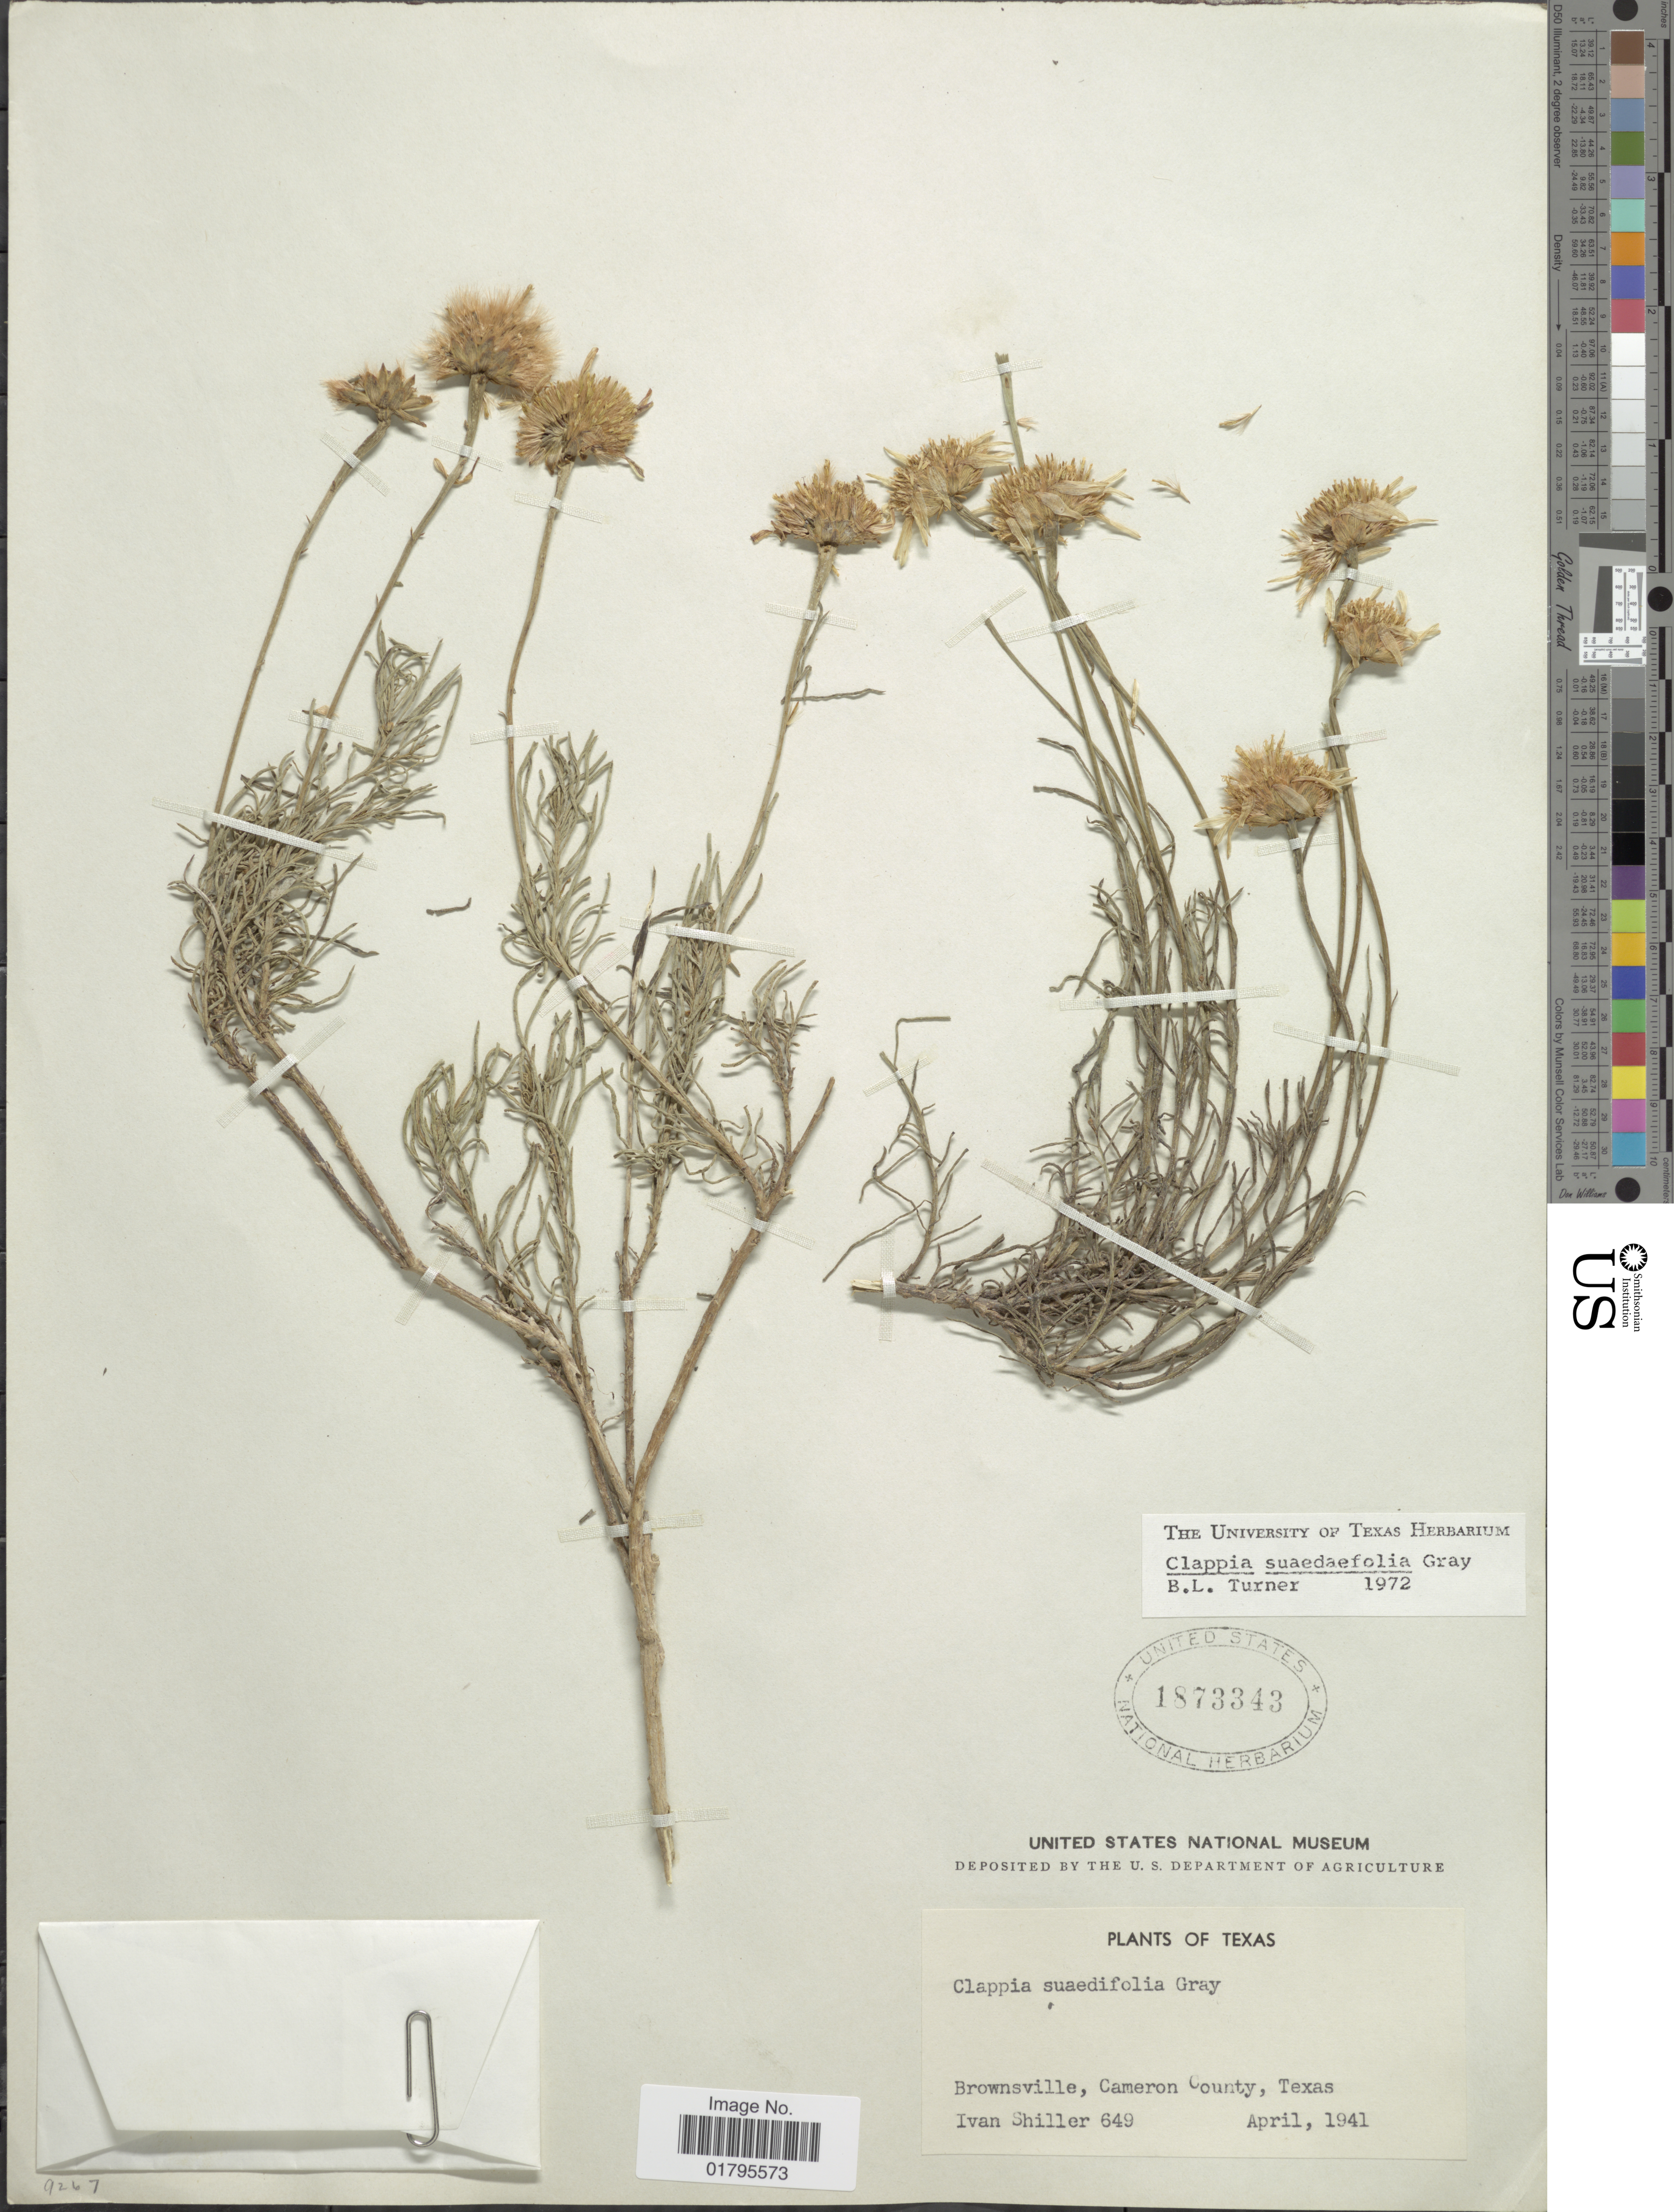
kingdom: Plantae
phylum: Tracheophyta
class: Magnoliopsida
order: Asterales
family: Asteraceae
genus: Clappia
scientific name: Clappia suaedaefolia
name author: A. Gray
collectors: I. Shiller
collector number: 649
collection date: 1941-04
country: United States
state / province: Texas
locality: Brownsville, Cameron County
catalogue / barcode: US 1873343